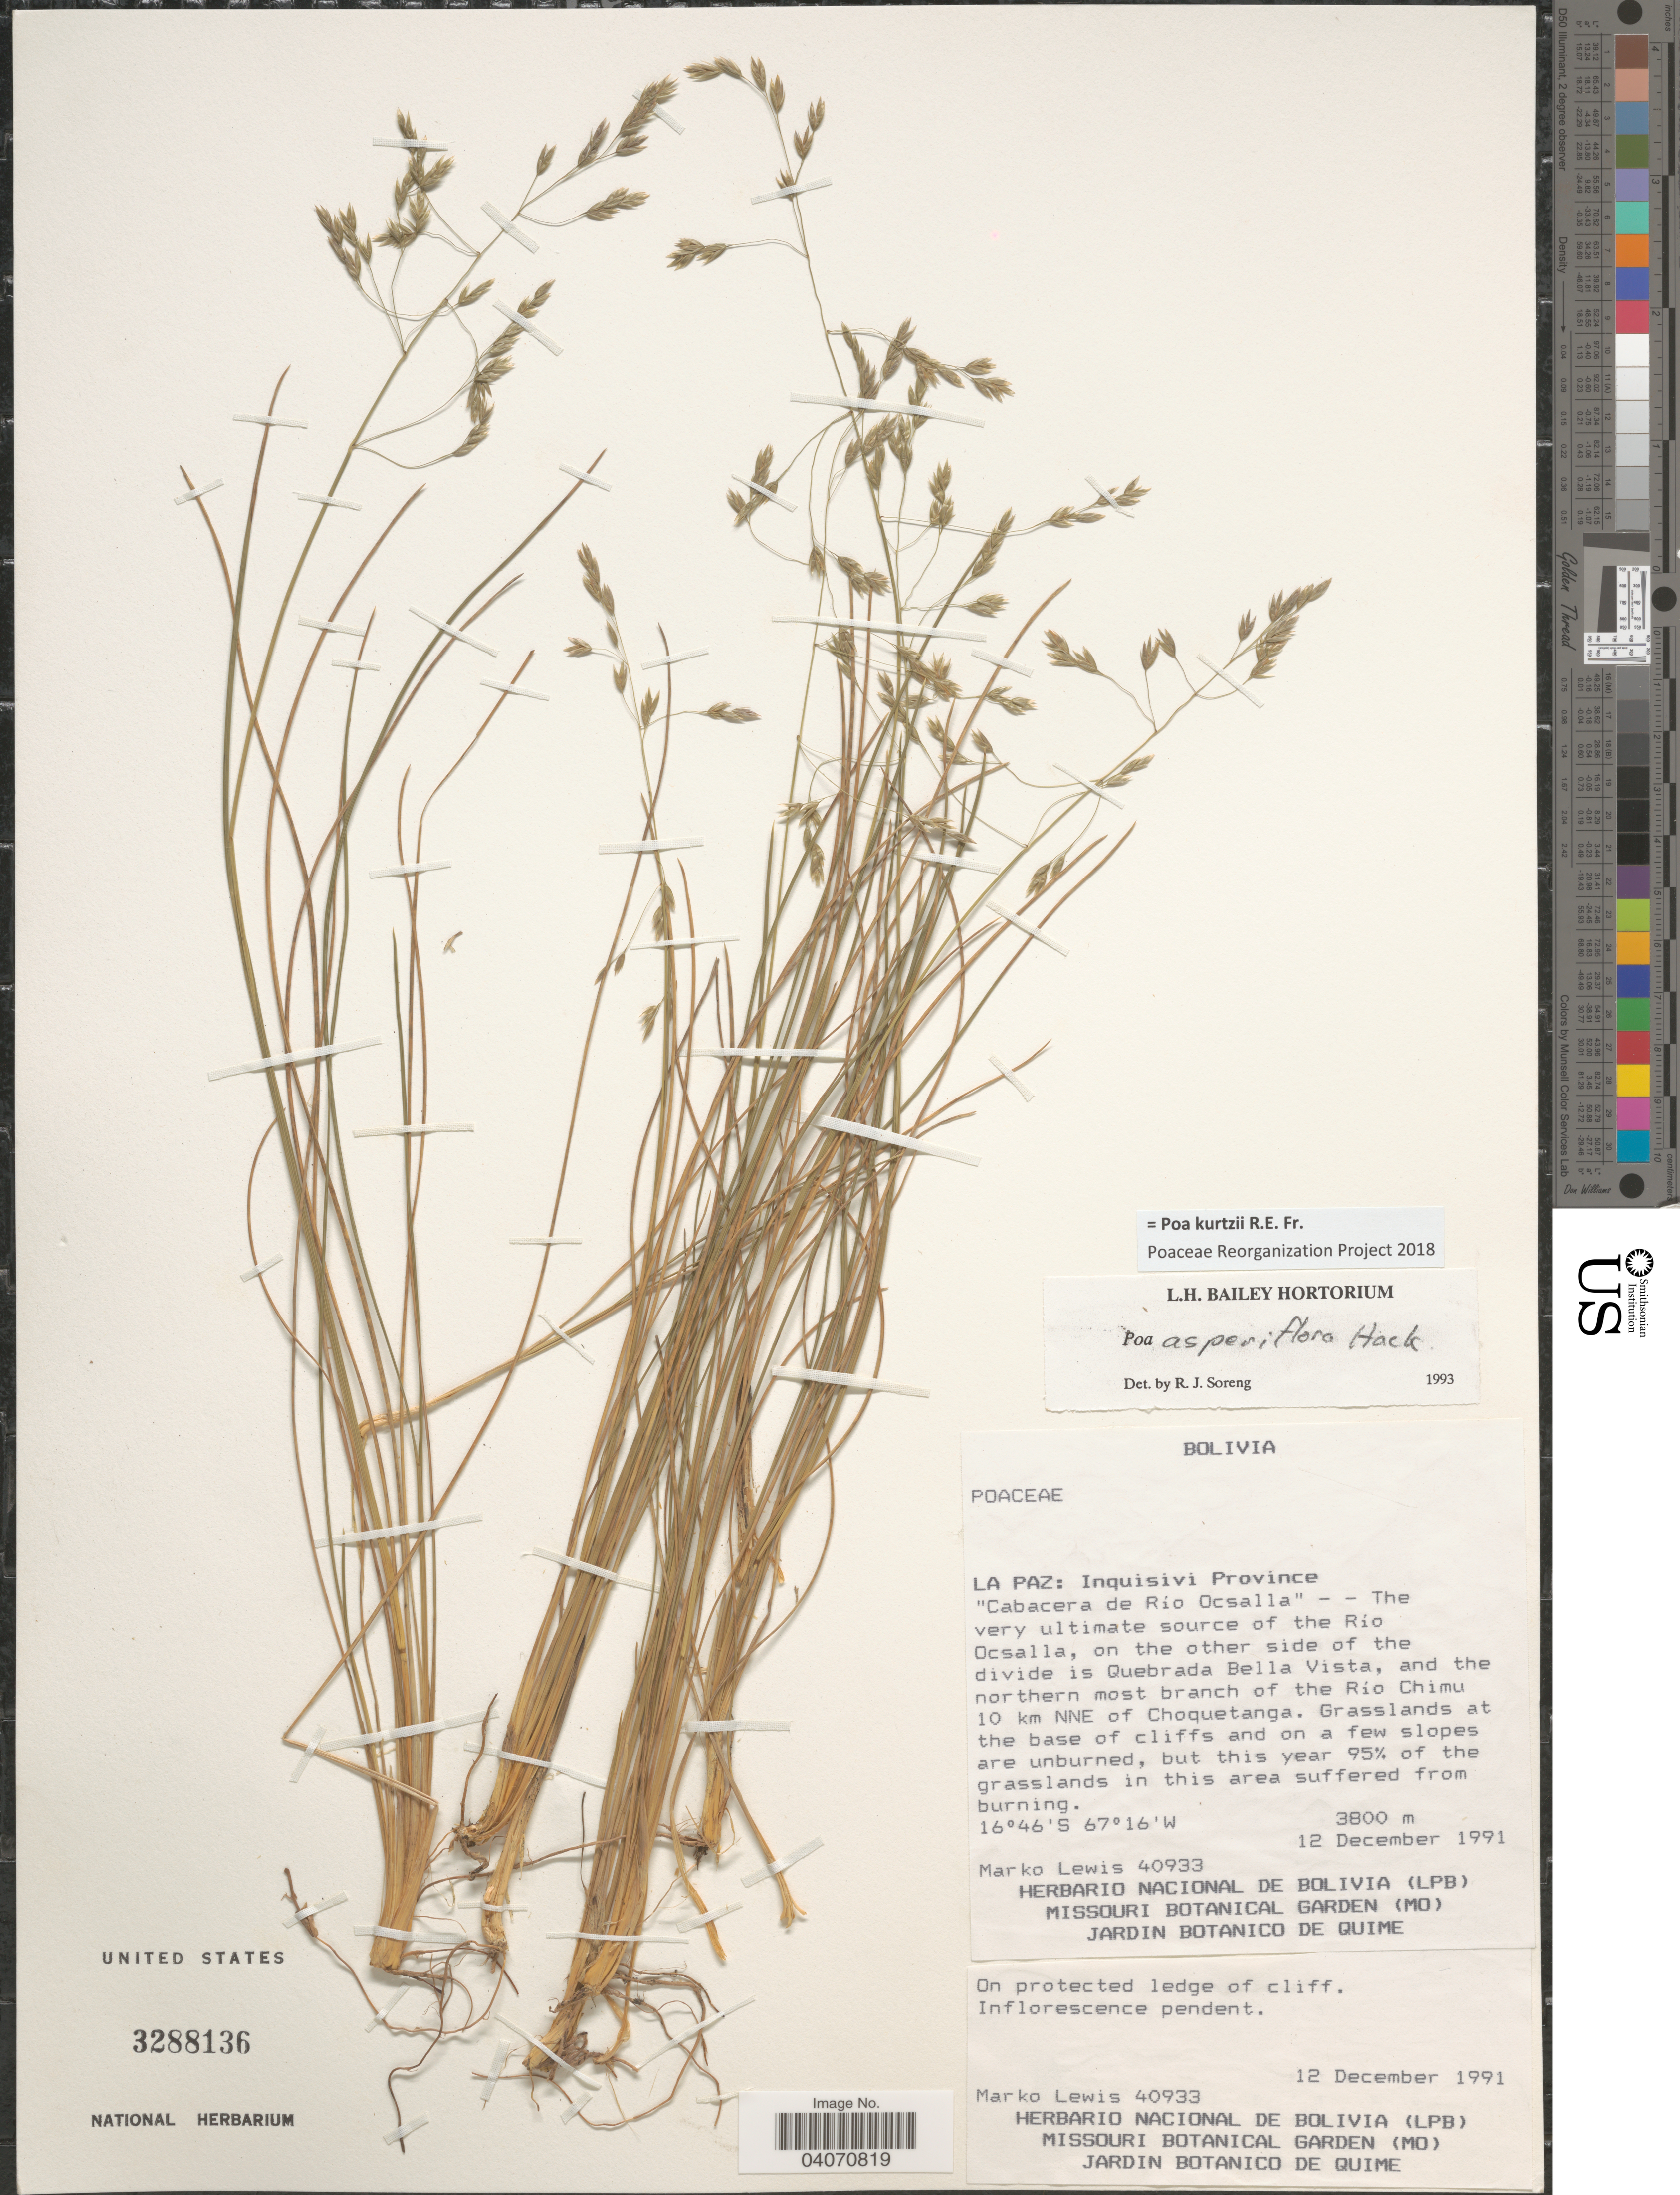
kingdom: Plantae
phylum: Tracheophyta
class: Liliopsida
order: Poales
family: Poaceae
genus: Poa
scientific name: Poa kurtzii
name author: R.E. Fr.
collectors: M. A. Lewis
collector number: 40933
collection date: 1991-12-12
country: Bolivia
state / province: La Paz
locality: Inquisivi Province. "Cabacera de Río Ocsalla" - - The very ultimate source of the Río Ocsalla, on the other side of the divide is Quebrada Bella Vista, and the northern most branch of the Río Chimu 10 km NNE of Choquetanga.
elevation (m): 3800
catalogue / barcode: US 3288136